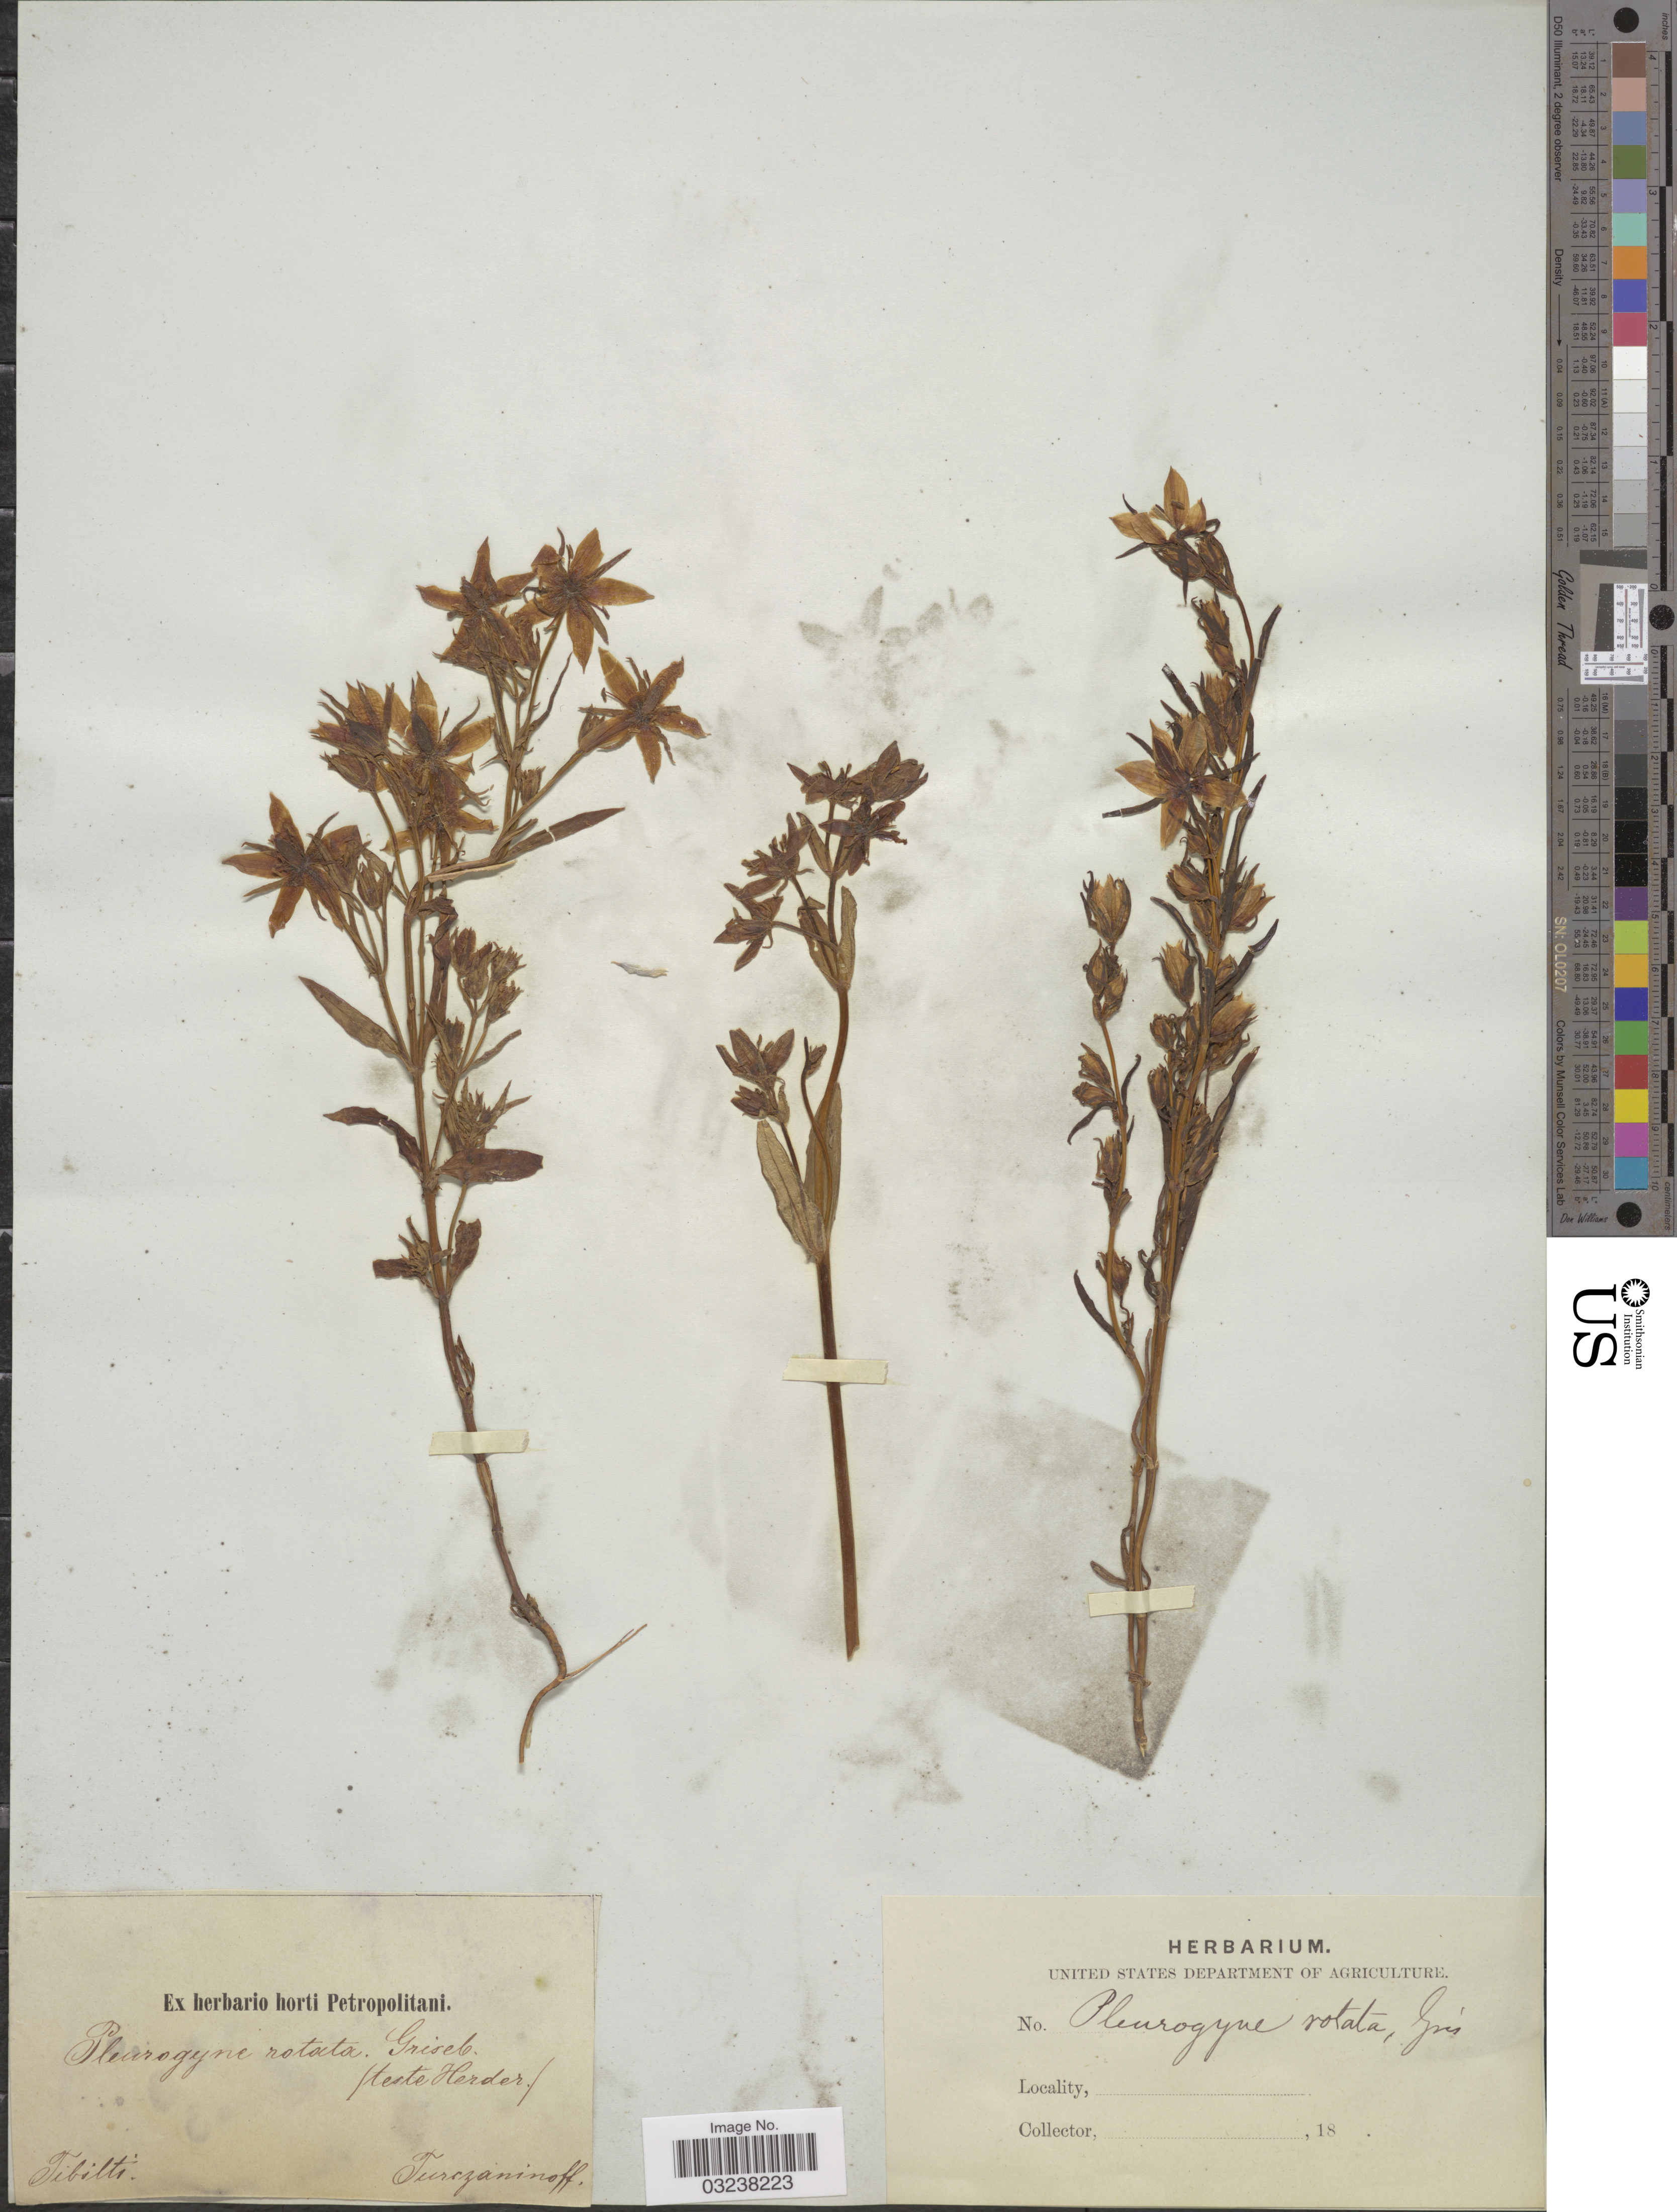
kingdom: Plantae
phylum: Tracheophyta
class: Magnoliopsida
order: Gentianales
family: Gentianaceae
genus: Lomatogonium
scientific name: Lomatogonium rotatum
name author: (L.) Fr.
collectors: N. Turczaninow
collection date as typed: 18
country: China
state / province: Xizang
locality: Tibitti.